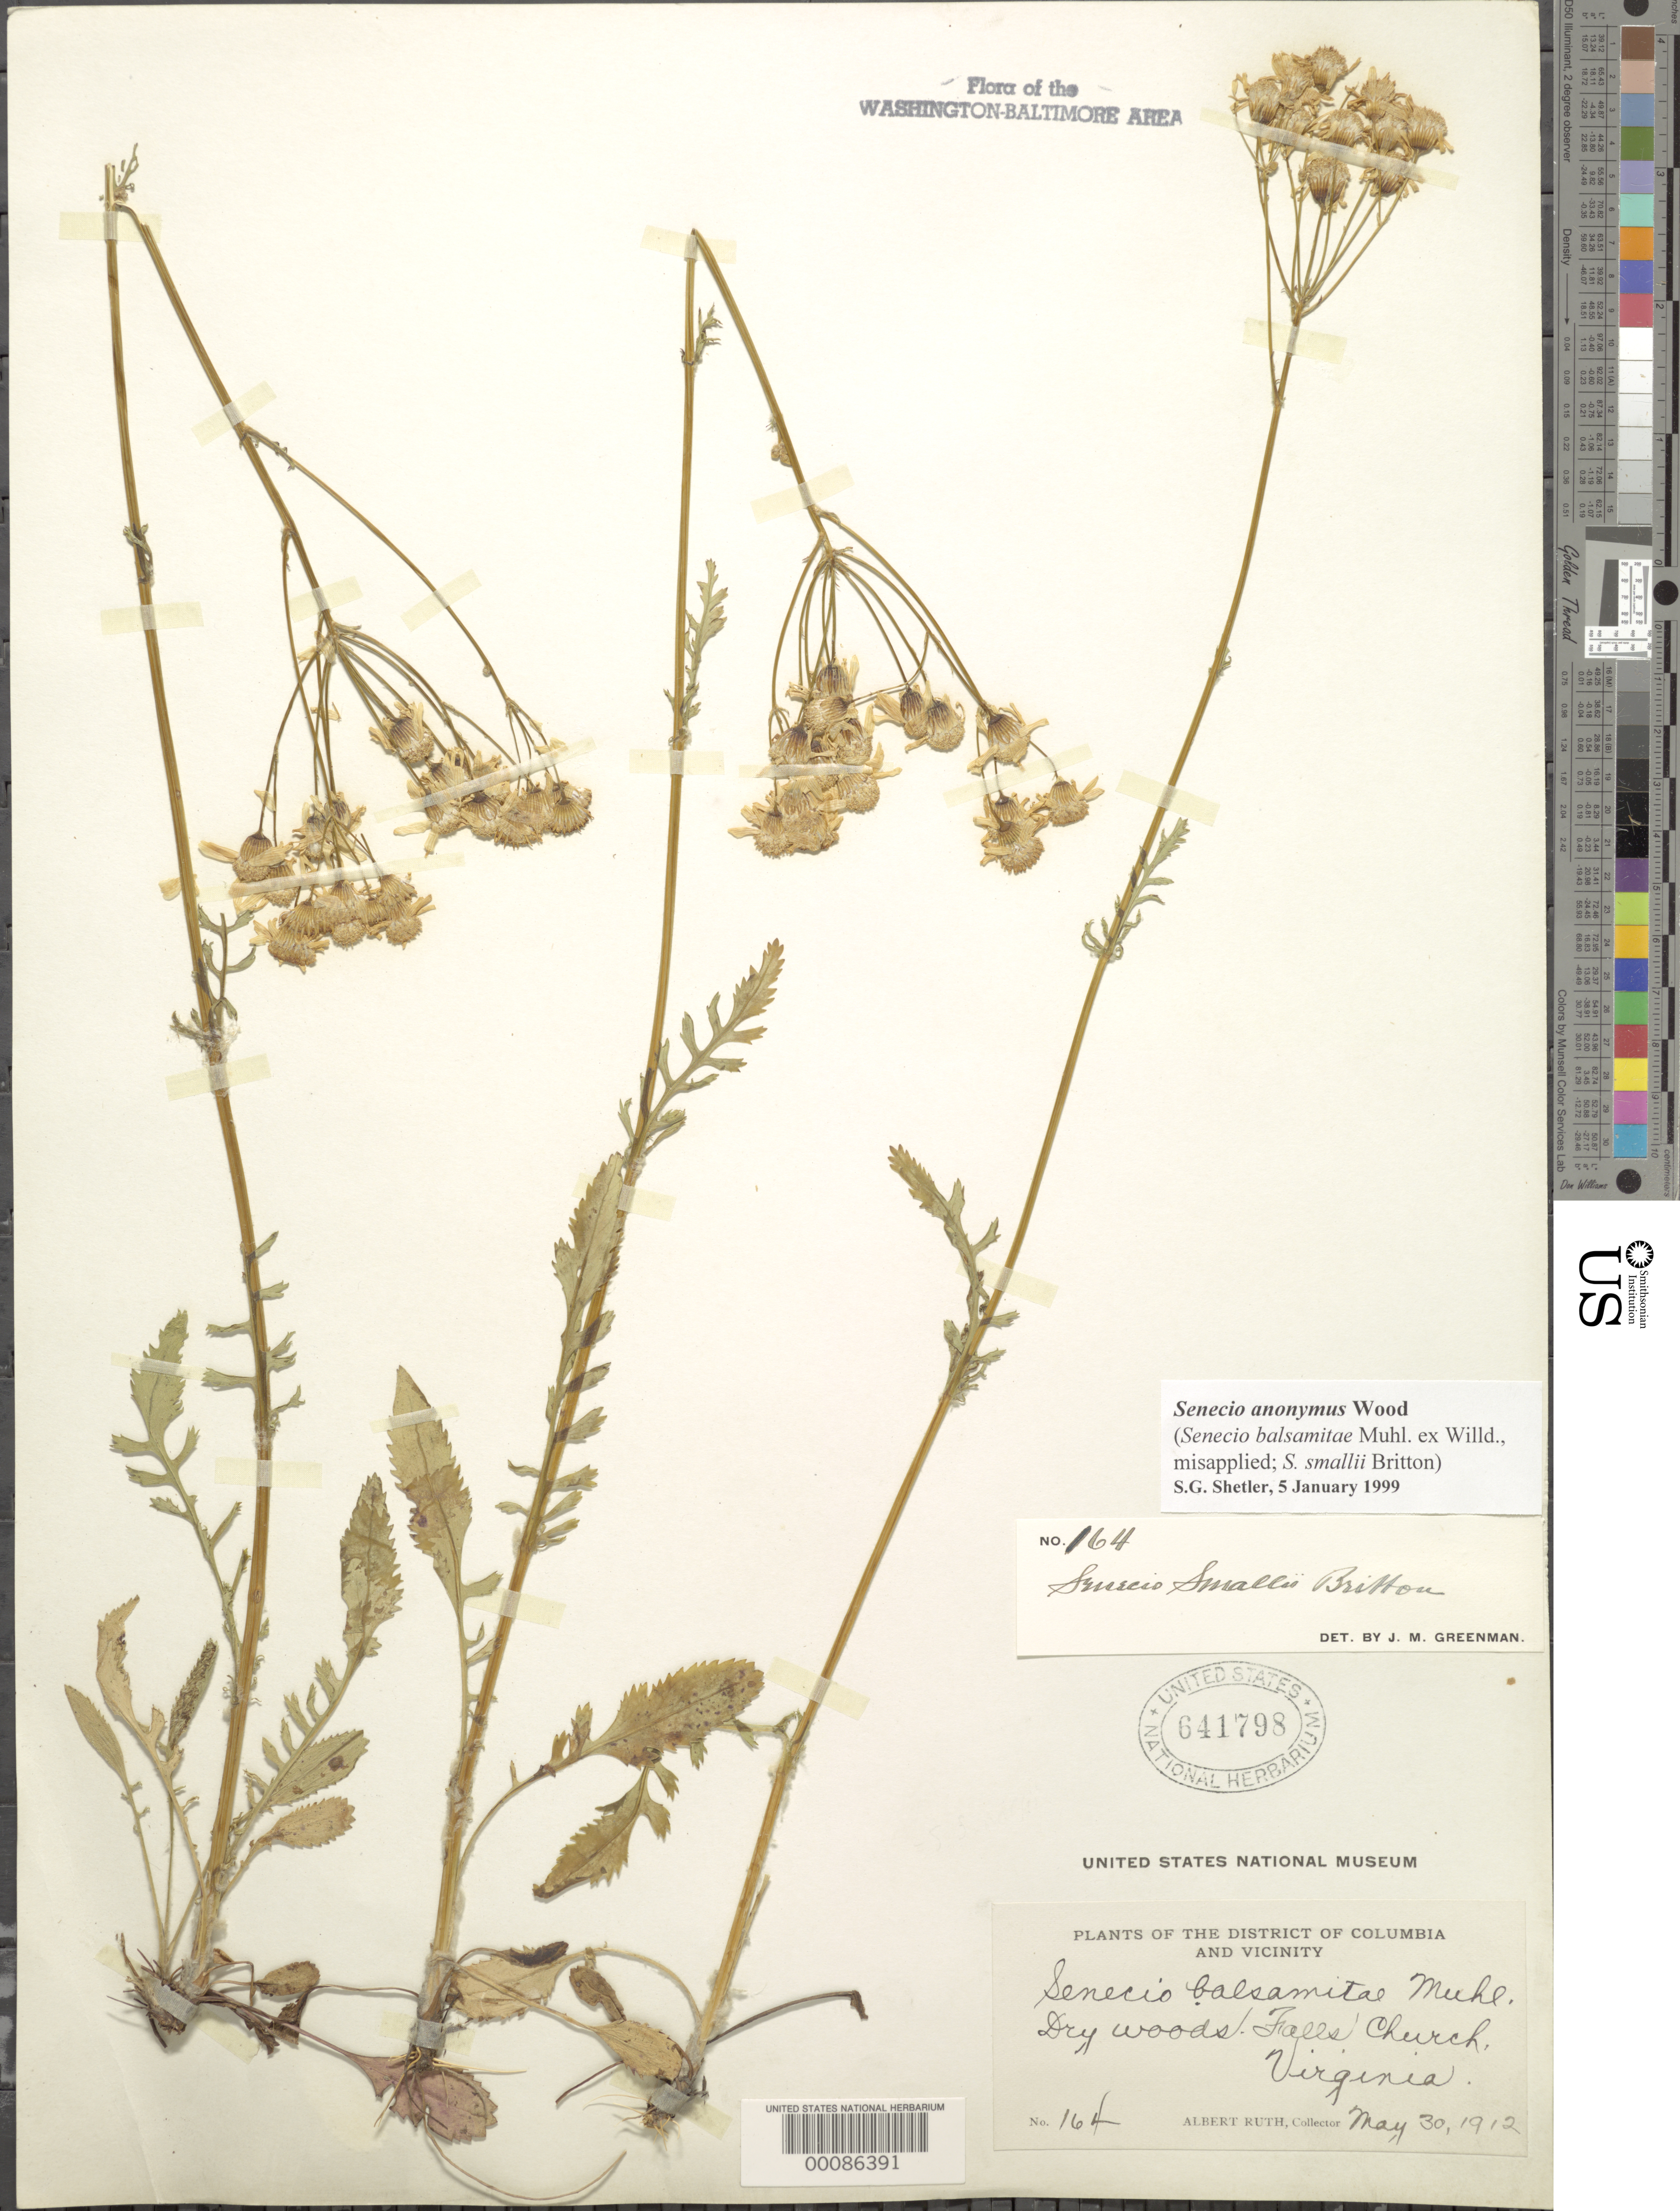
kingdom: Plantae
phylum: Tracheophyta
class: Magnoliopsida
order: Asterales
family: Asteraceae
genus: Packera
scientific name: Packera anonyma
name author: (Alph. Wood) W.A. Weber & Á. Löve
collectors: A. Ruth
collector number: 164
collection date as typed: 30 May 1912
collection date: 1912-05-30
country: United States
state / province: Virginia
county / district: City of Falls Church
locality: Falls Church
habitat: Dry woods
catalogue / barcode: US 641798